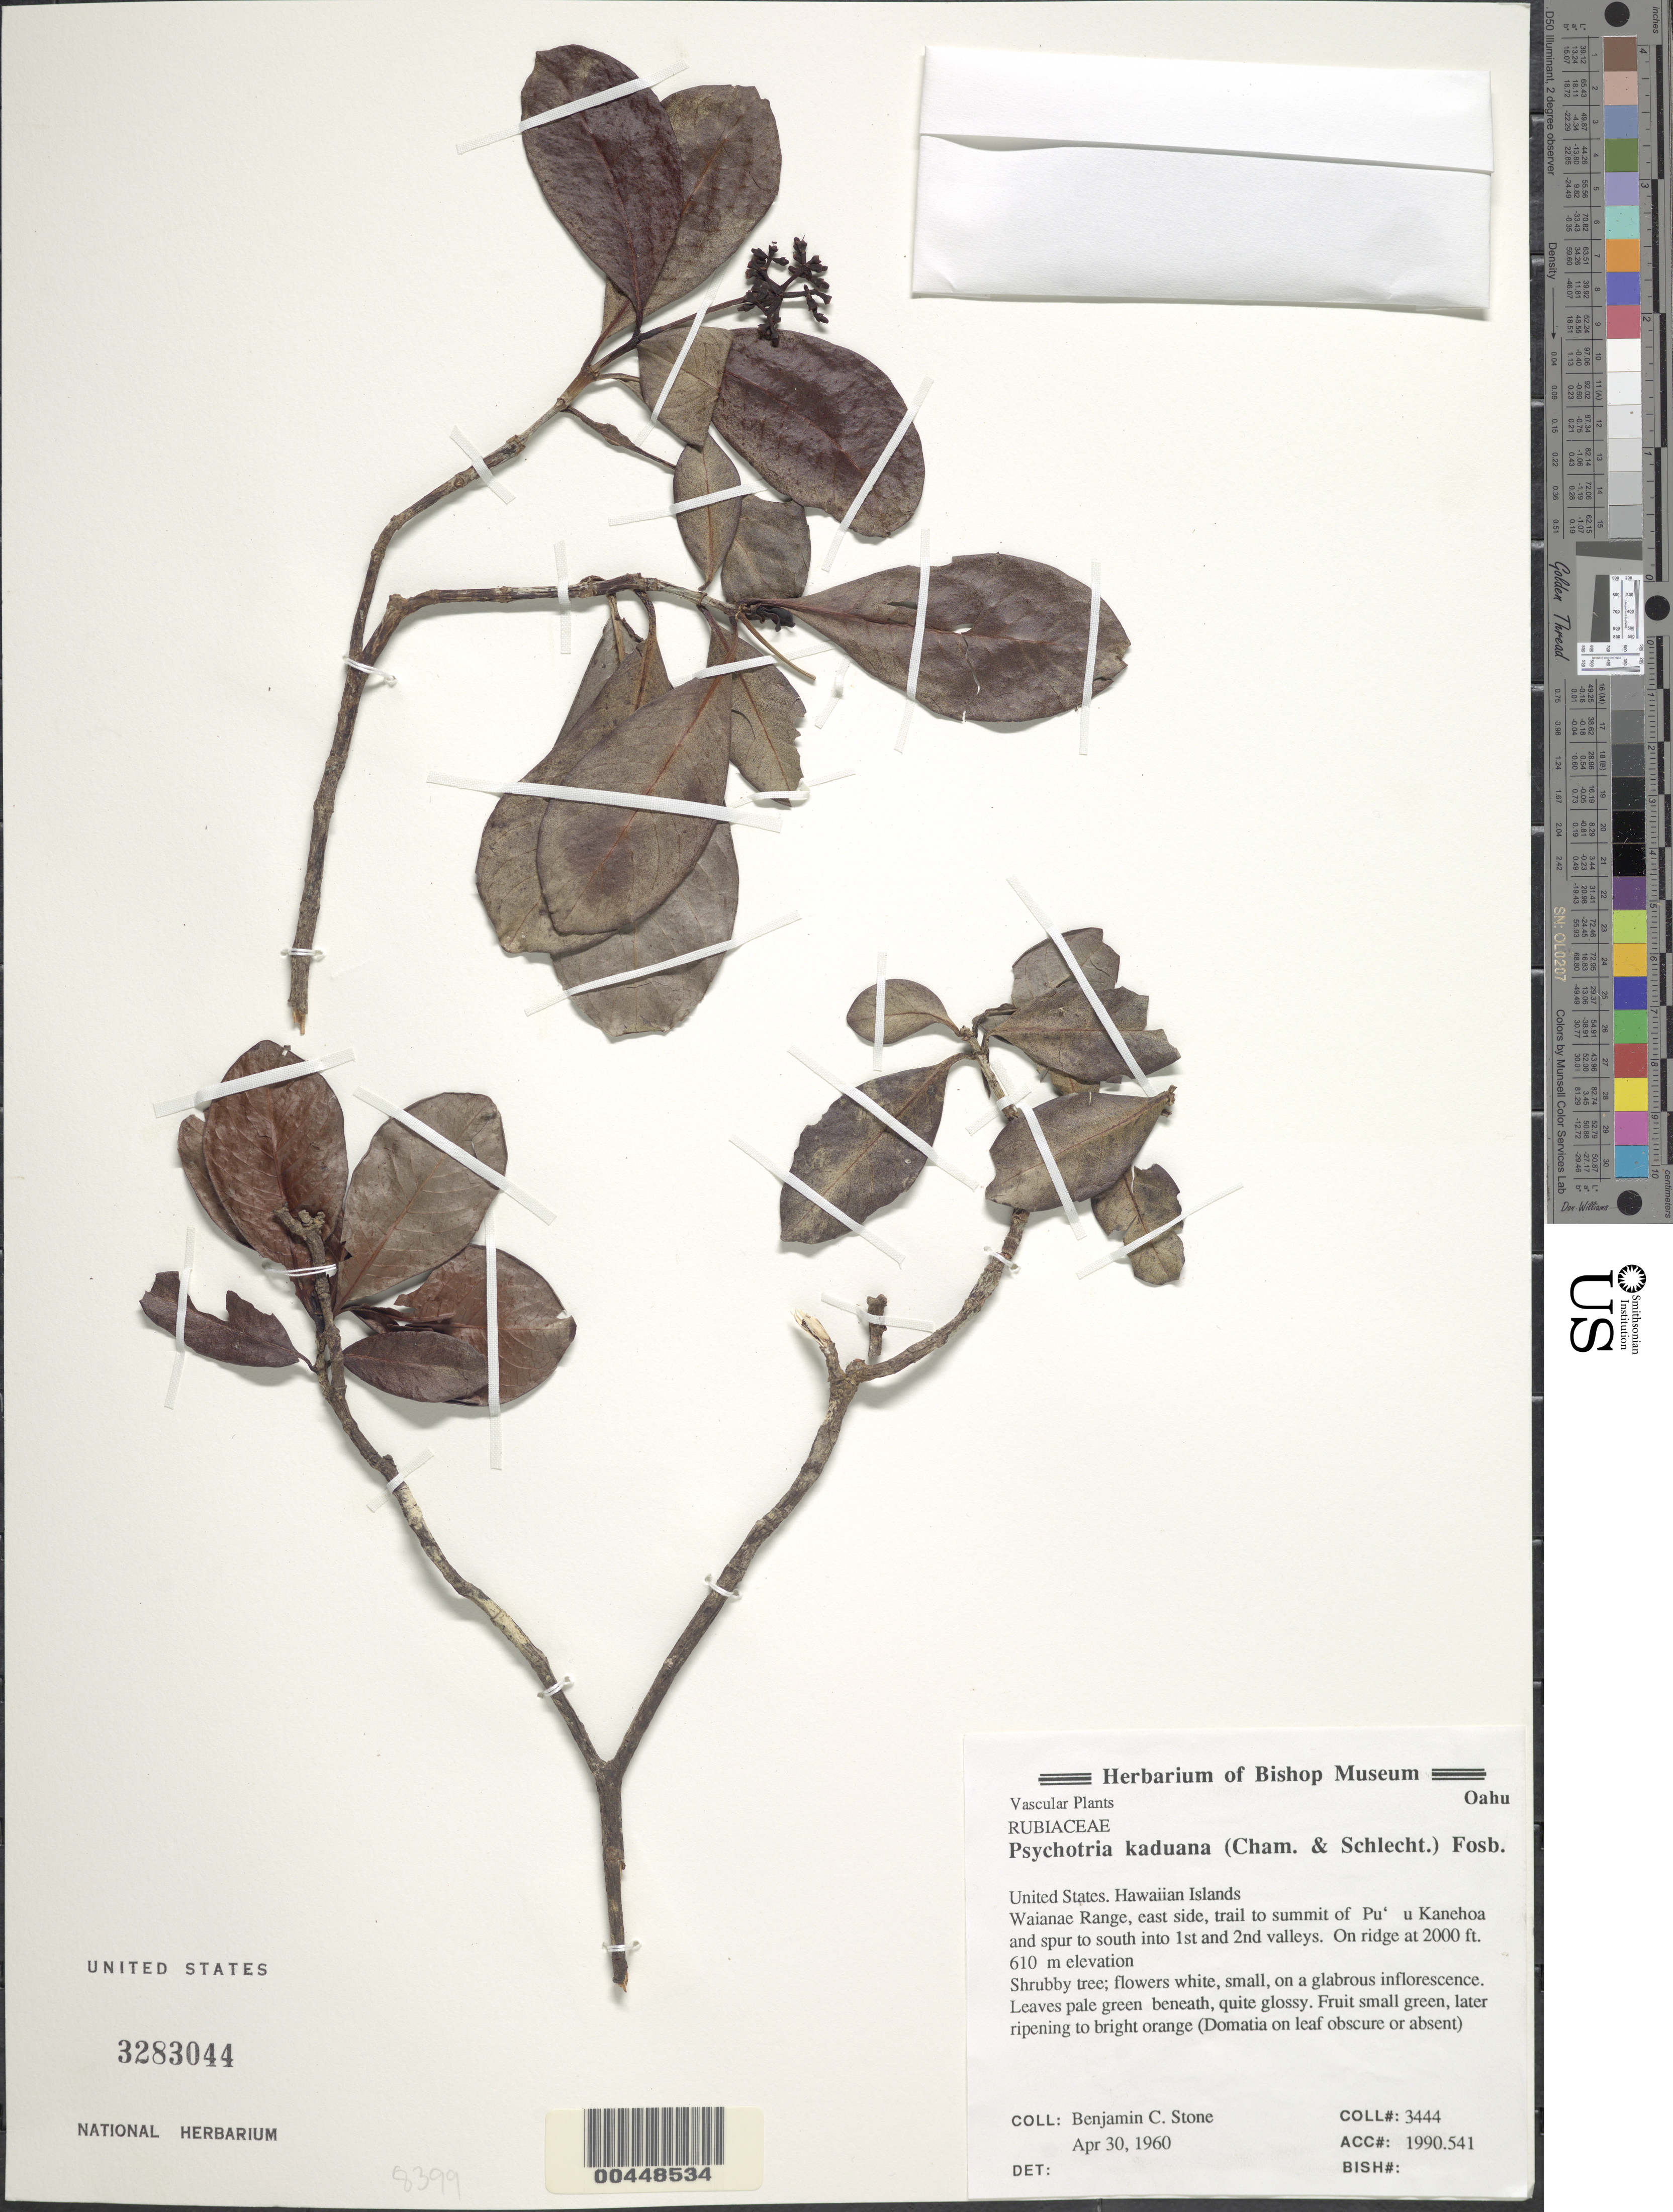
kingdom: Plantae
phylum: Tracheophyta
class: Magnoliopsida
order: Gentianales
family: Rubiaceae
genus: Psychotria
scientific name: Psychotria kaduana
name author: (Cham. & Schltdl.) Fosberg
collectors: B. C. Stone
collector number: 3444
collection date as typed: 30 Apr 1960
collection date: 1960-04-30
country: United States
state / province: Hawaii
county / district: Honolulu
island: Oahu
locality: Waianae Range, E side, trail to summit of Puu Kanehoa and spur to S into 1st and 2nd valleys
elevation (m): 610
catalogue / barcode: US 3283044